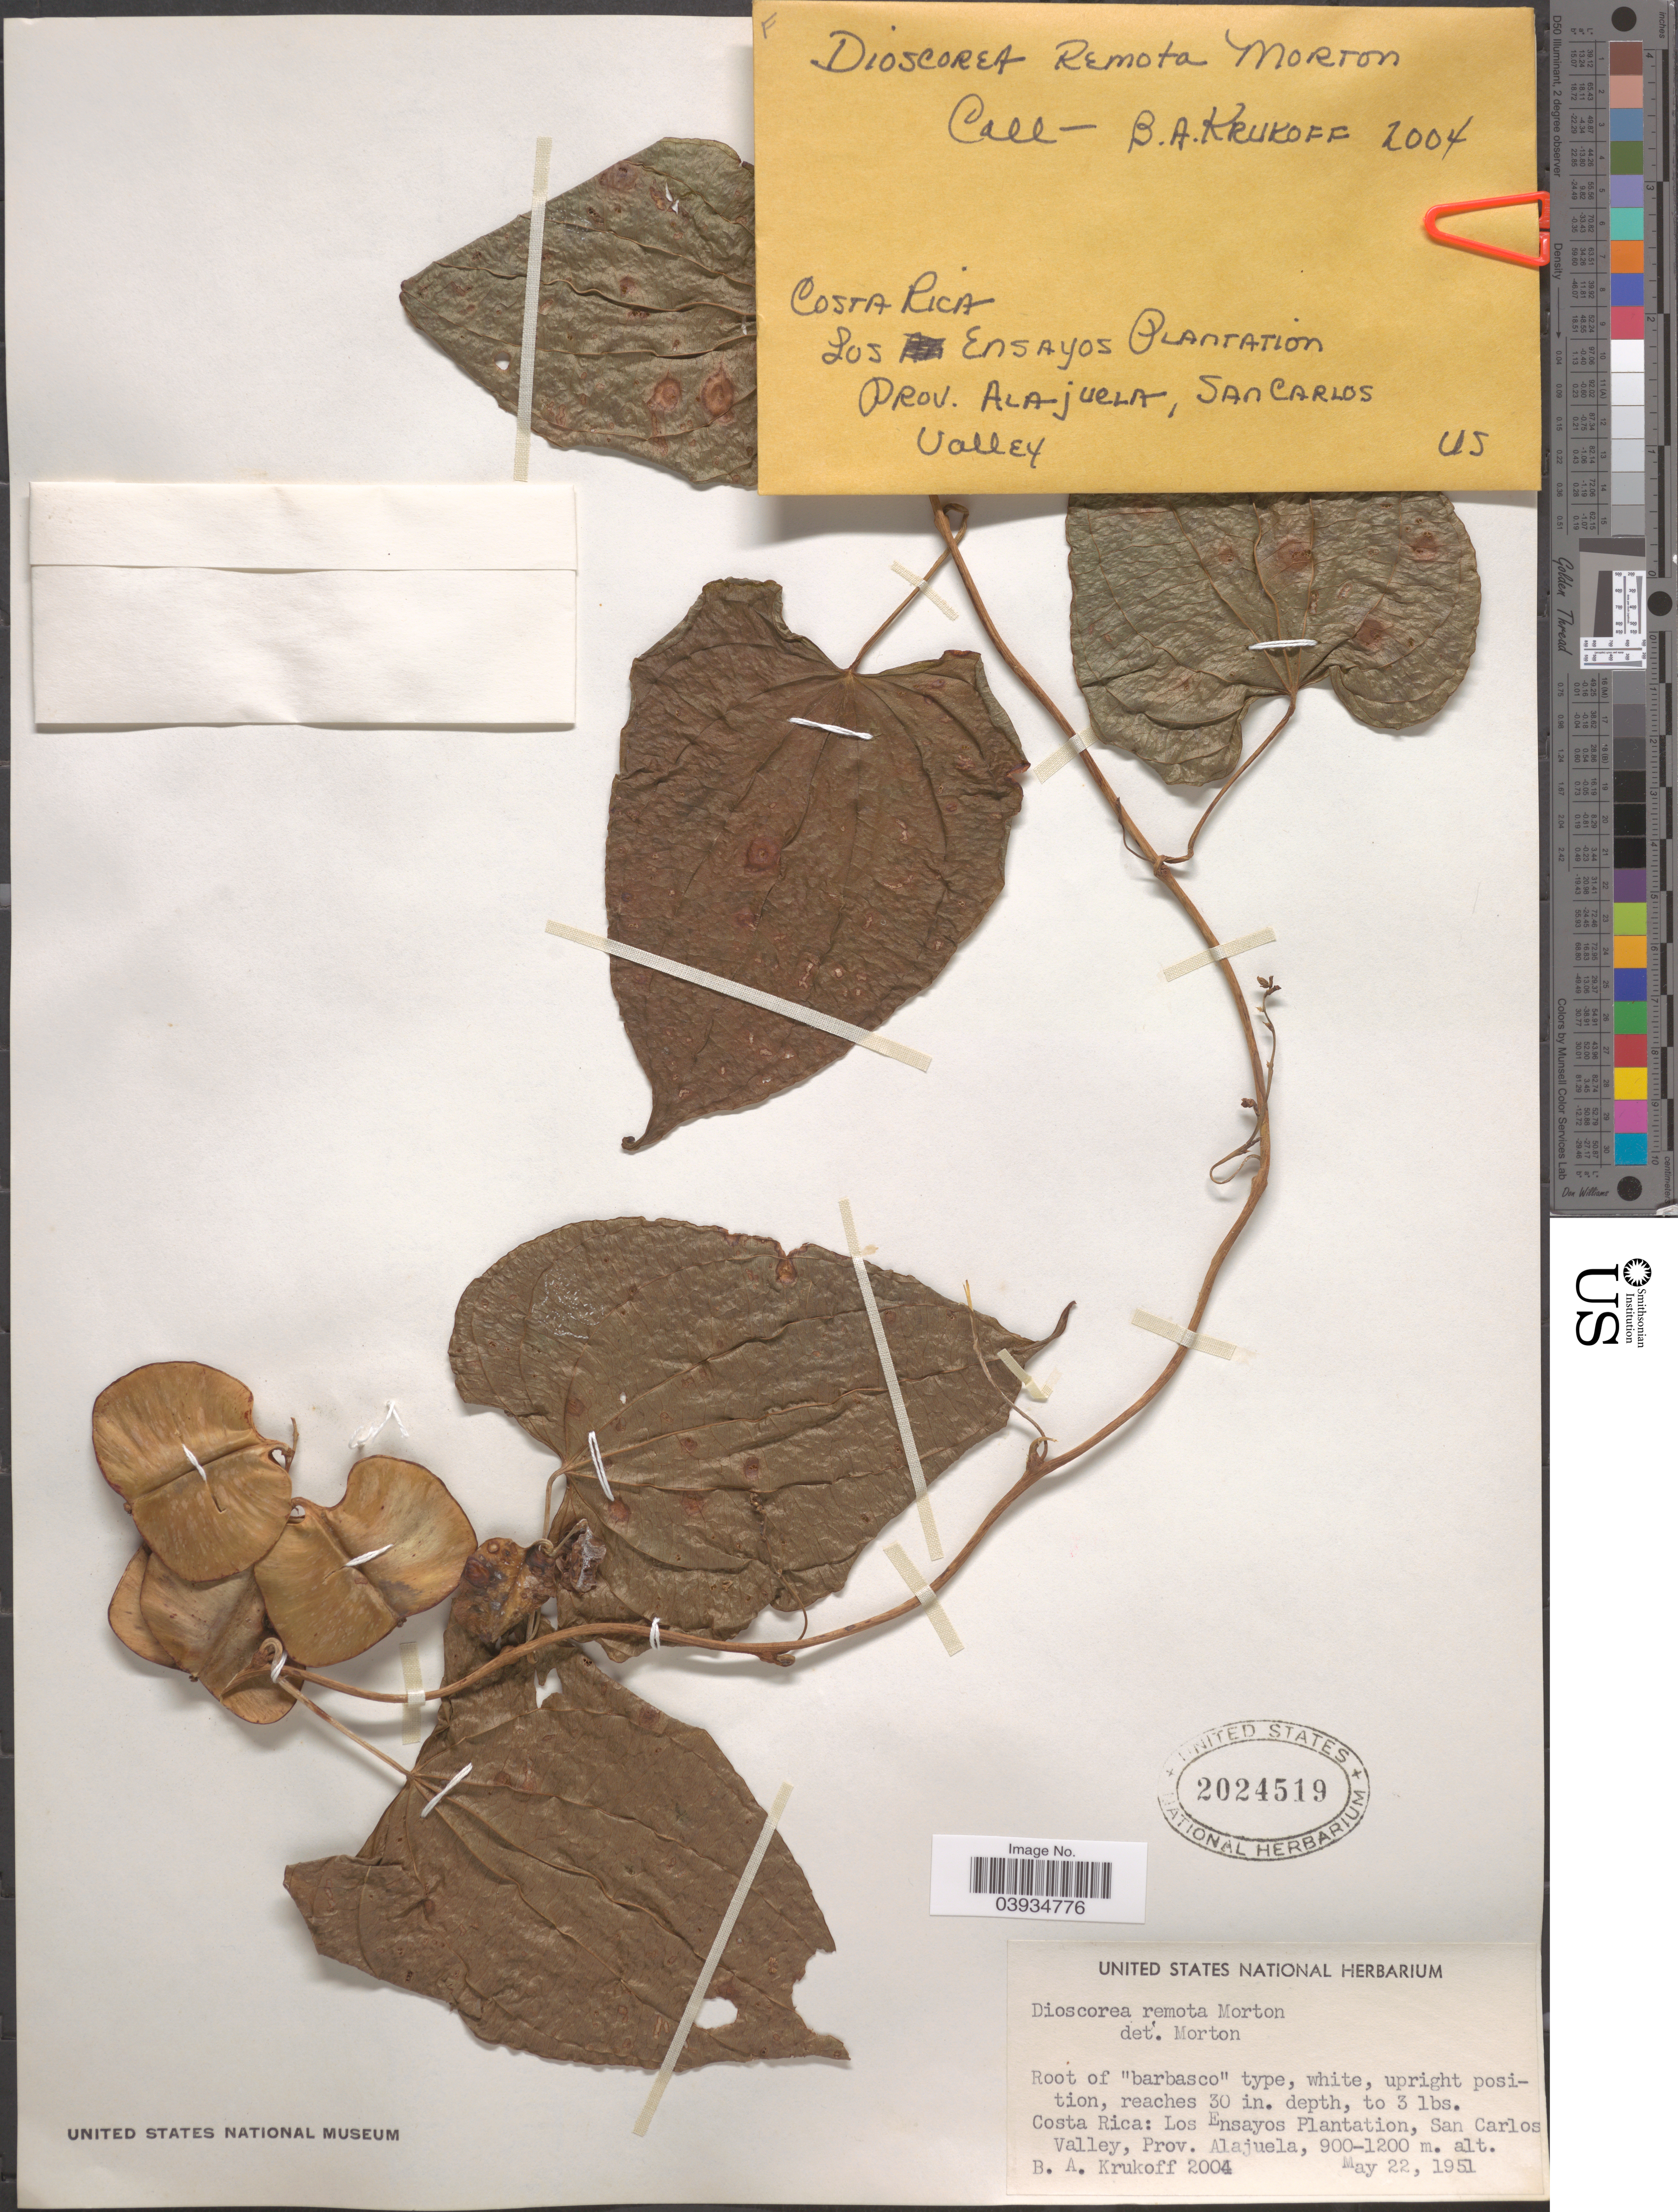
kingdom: Plantae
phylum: Tracheophyta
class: Liliopsida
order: Dioscoreales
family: Dioscoreaceae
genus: Dioscorea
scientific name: Dioscorea remota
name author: C.V. Morton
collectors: B. A. Krukoff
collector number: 2004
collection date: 1951-05-22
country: Costa Rica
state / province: Alajuela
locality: Los Ensayos Plantation, San Carlos Valley.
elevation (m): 900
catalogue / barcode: US 2024519